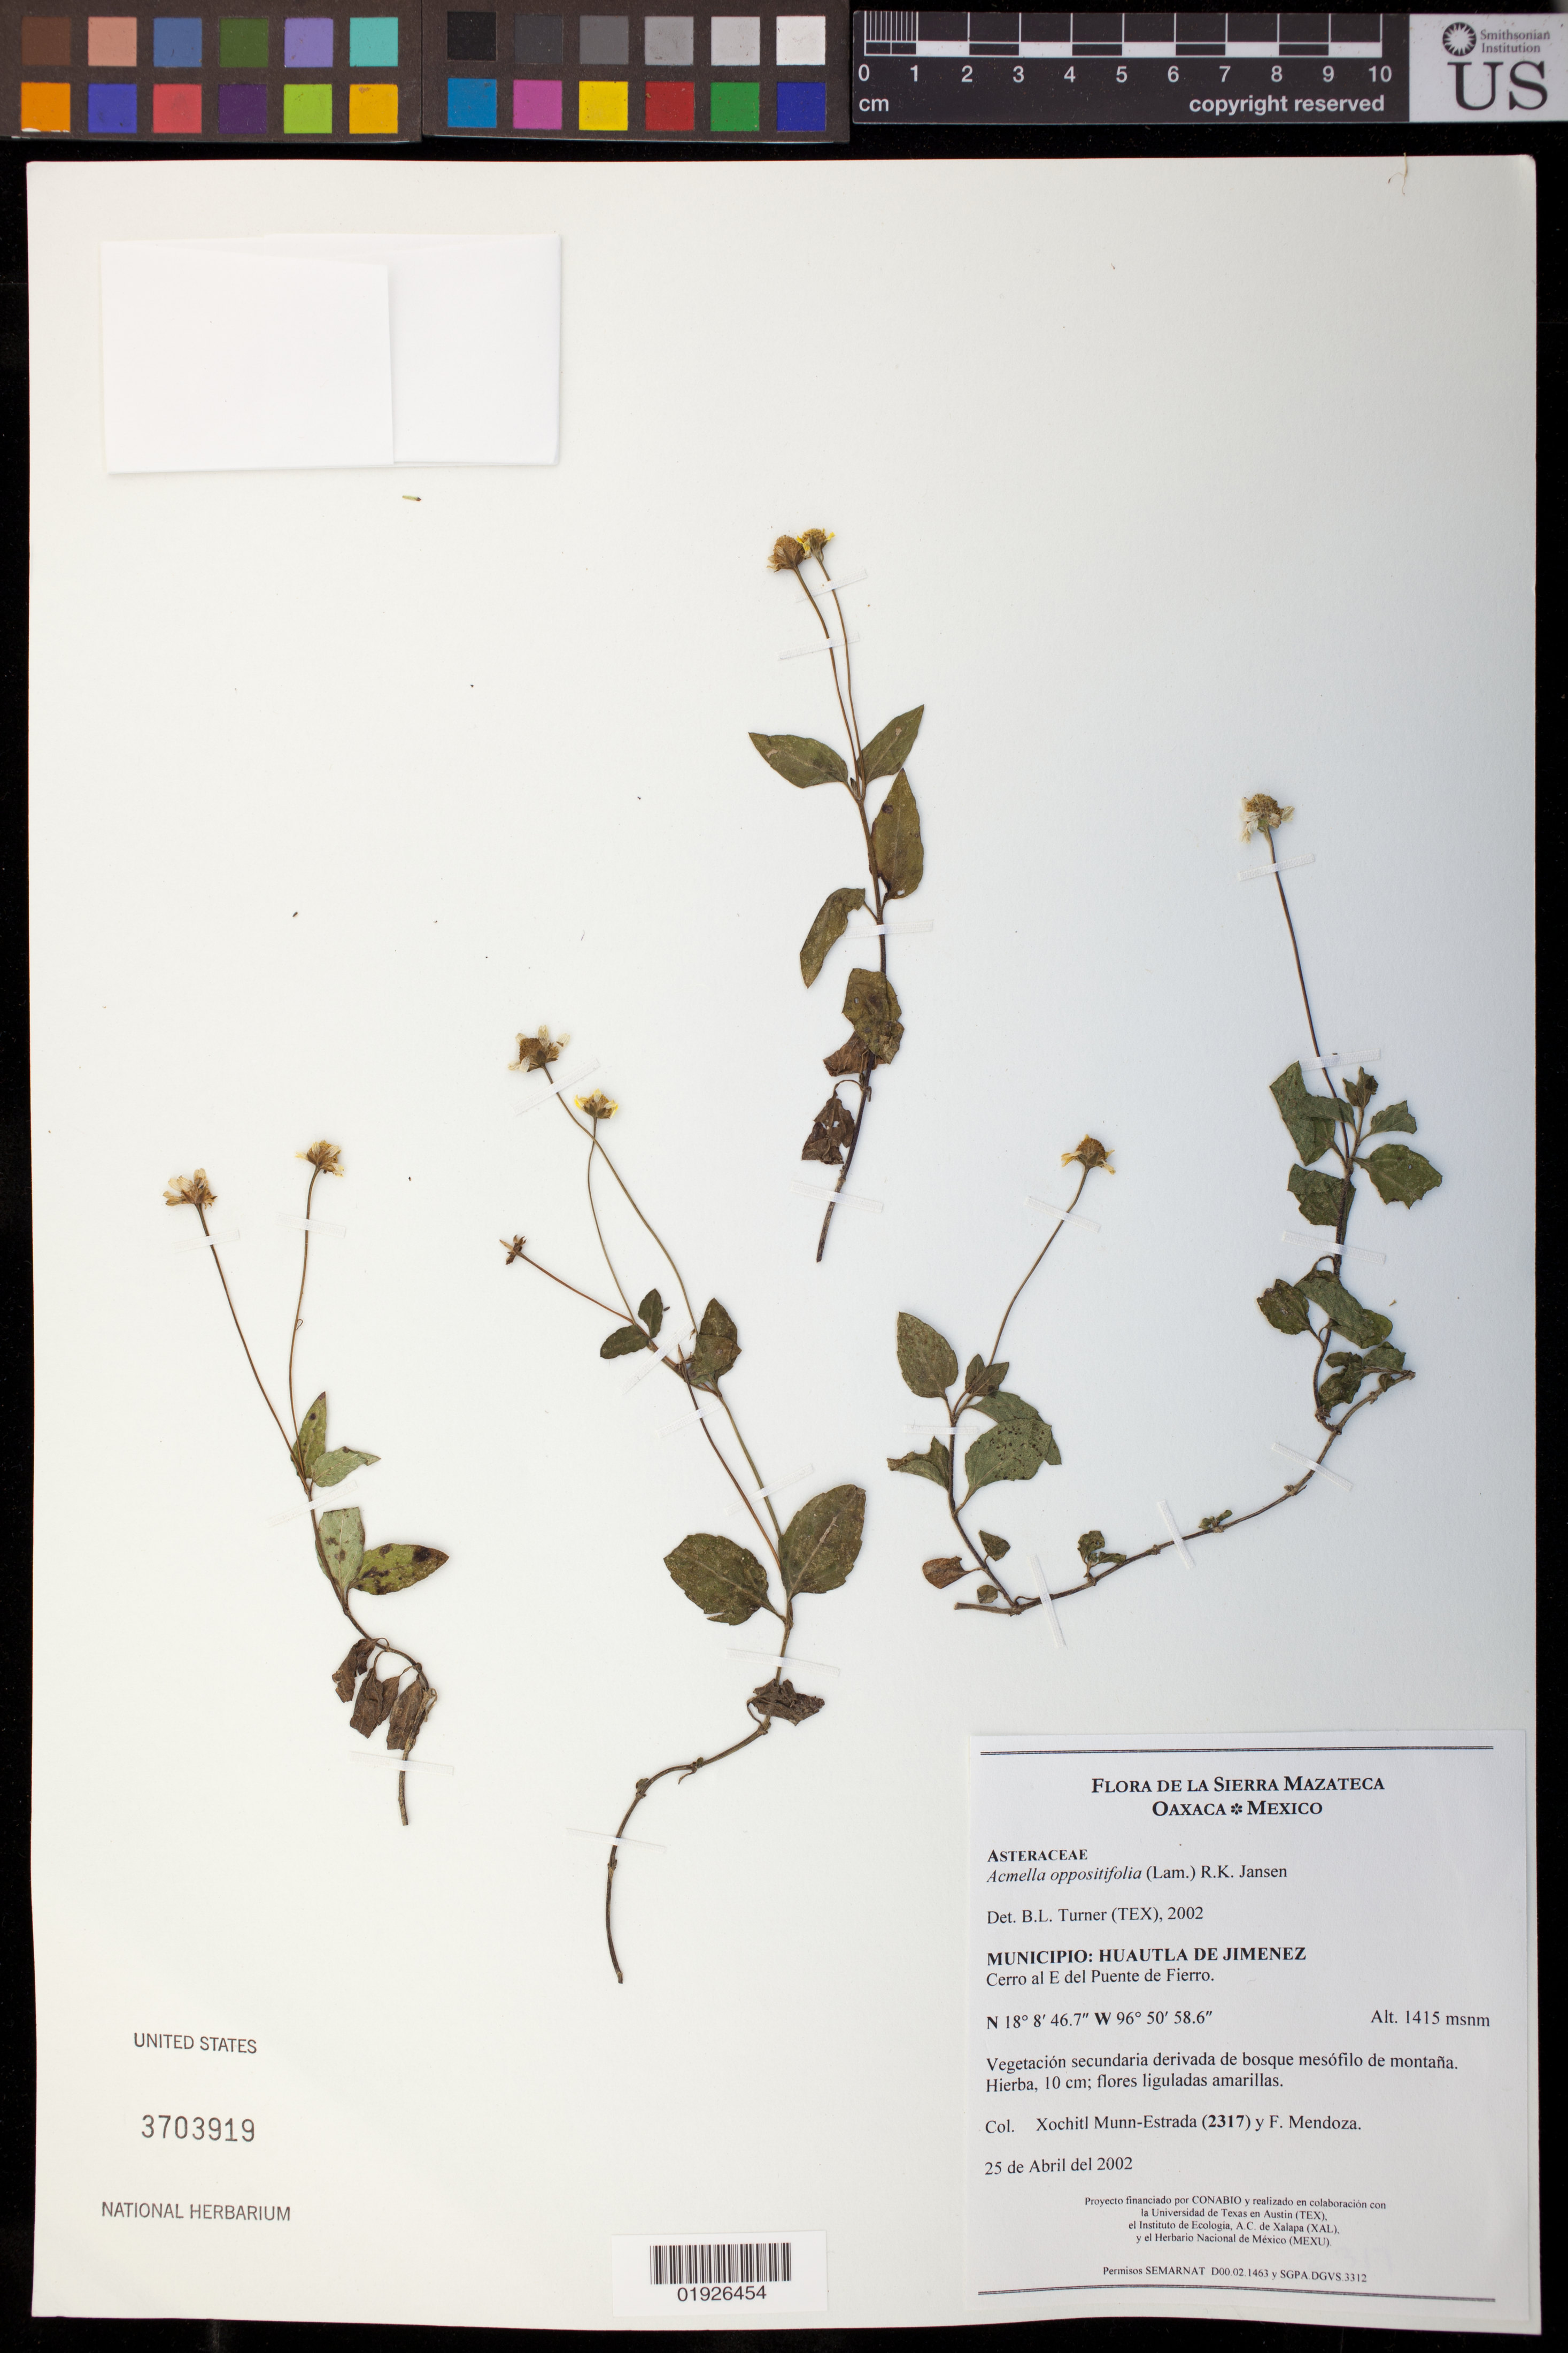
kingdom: Plantae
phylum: Tracheophyta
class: Magnoliopsida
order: Asterales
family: Asteraceae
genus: Acmella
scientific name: Acmella oppositifolia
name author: (Lam.) R.K. Jansen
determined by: Turner, B. L.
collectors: X. Munn-Estrada & F. Mendoza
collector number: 2317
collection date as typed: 25 de Abril del 2002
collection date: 2002-04-25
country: Mexico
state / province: Oaxaca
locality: Municipio: Huautla de Jimenez, Cerro al E del Puente de Fierro.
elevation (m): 1415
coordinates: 18 8 46.7 N, 96 50 58.6 W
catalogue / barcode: US 3703919